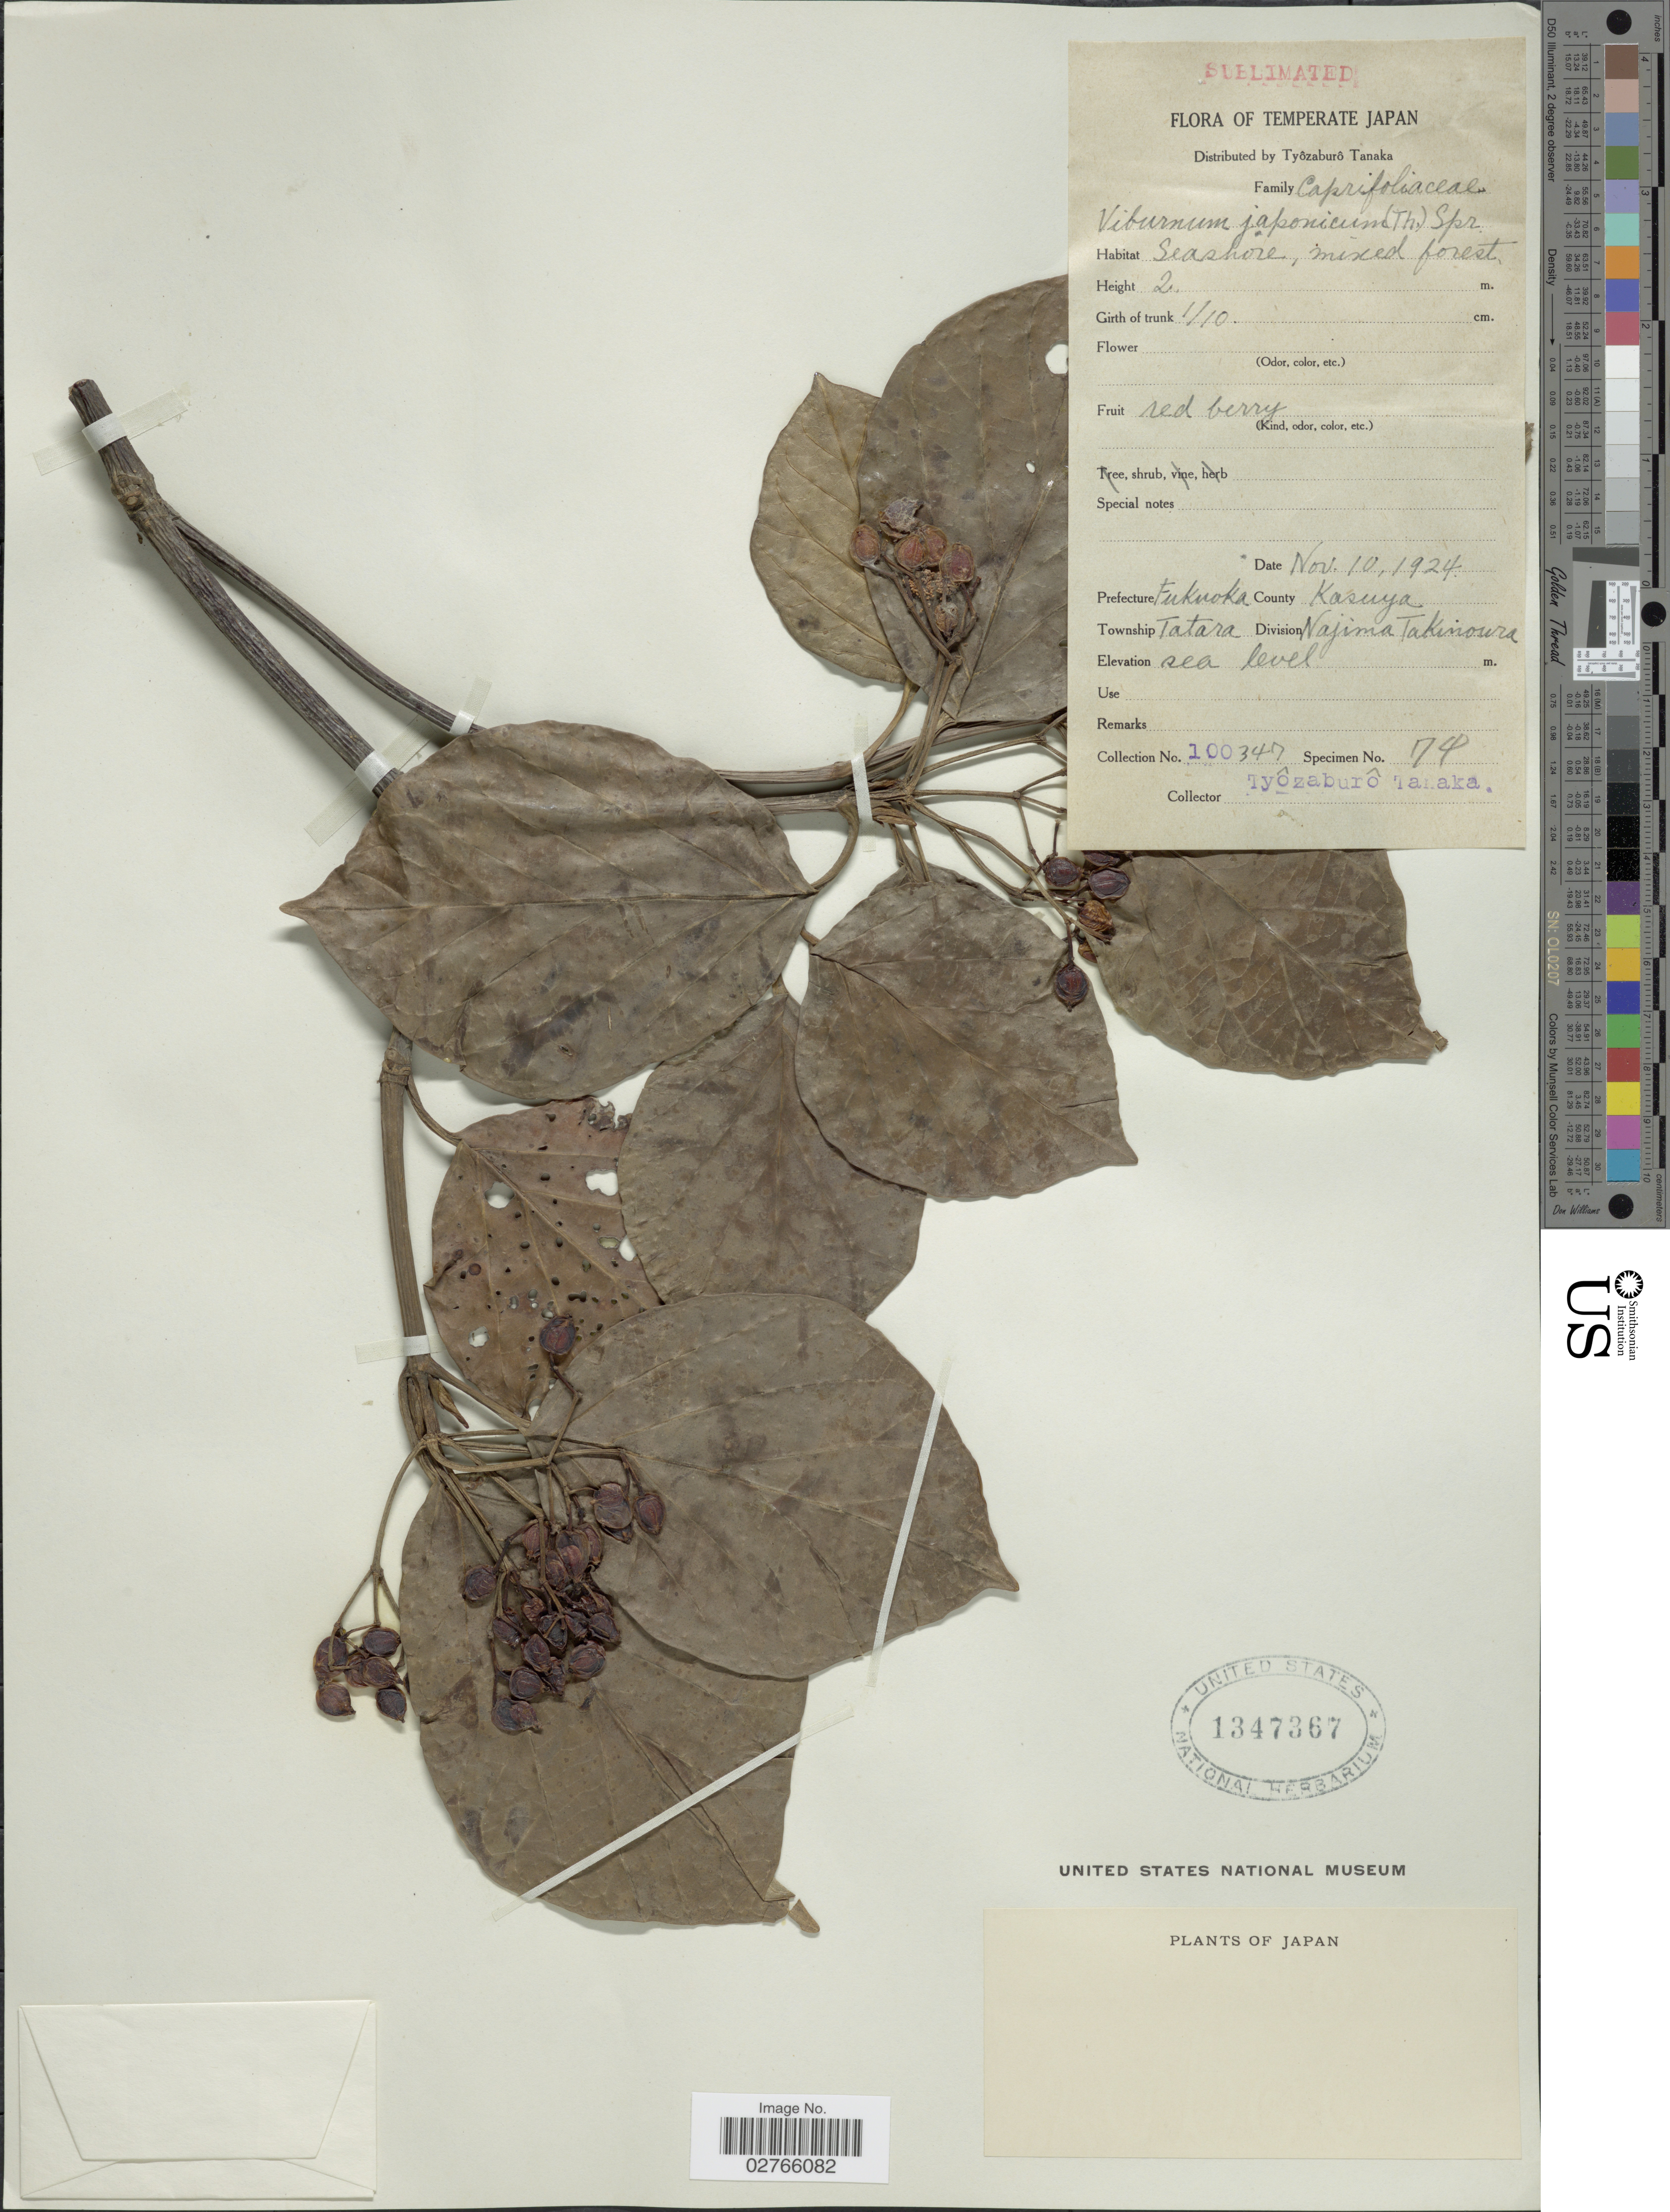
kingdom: Plantae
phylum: Tracheophyta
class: Magnoliopsida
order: Dipsacales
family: Viburnaceae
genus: Viburnum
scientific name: Viburnum japonicum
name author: (Thunb.) C.K. Spreng.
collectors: T. Tanaka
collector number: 100347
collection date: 1924-11-10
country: Japan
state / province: Hukuoka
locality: Prefecture: Fukuoka, County: Kasuya, Township Tatara, Division Najima Takinoura.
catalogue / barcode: US 1347367